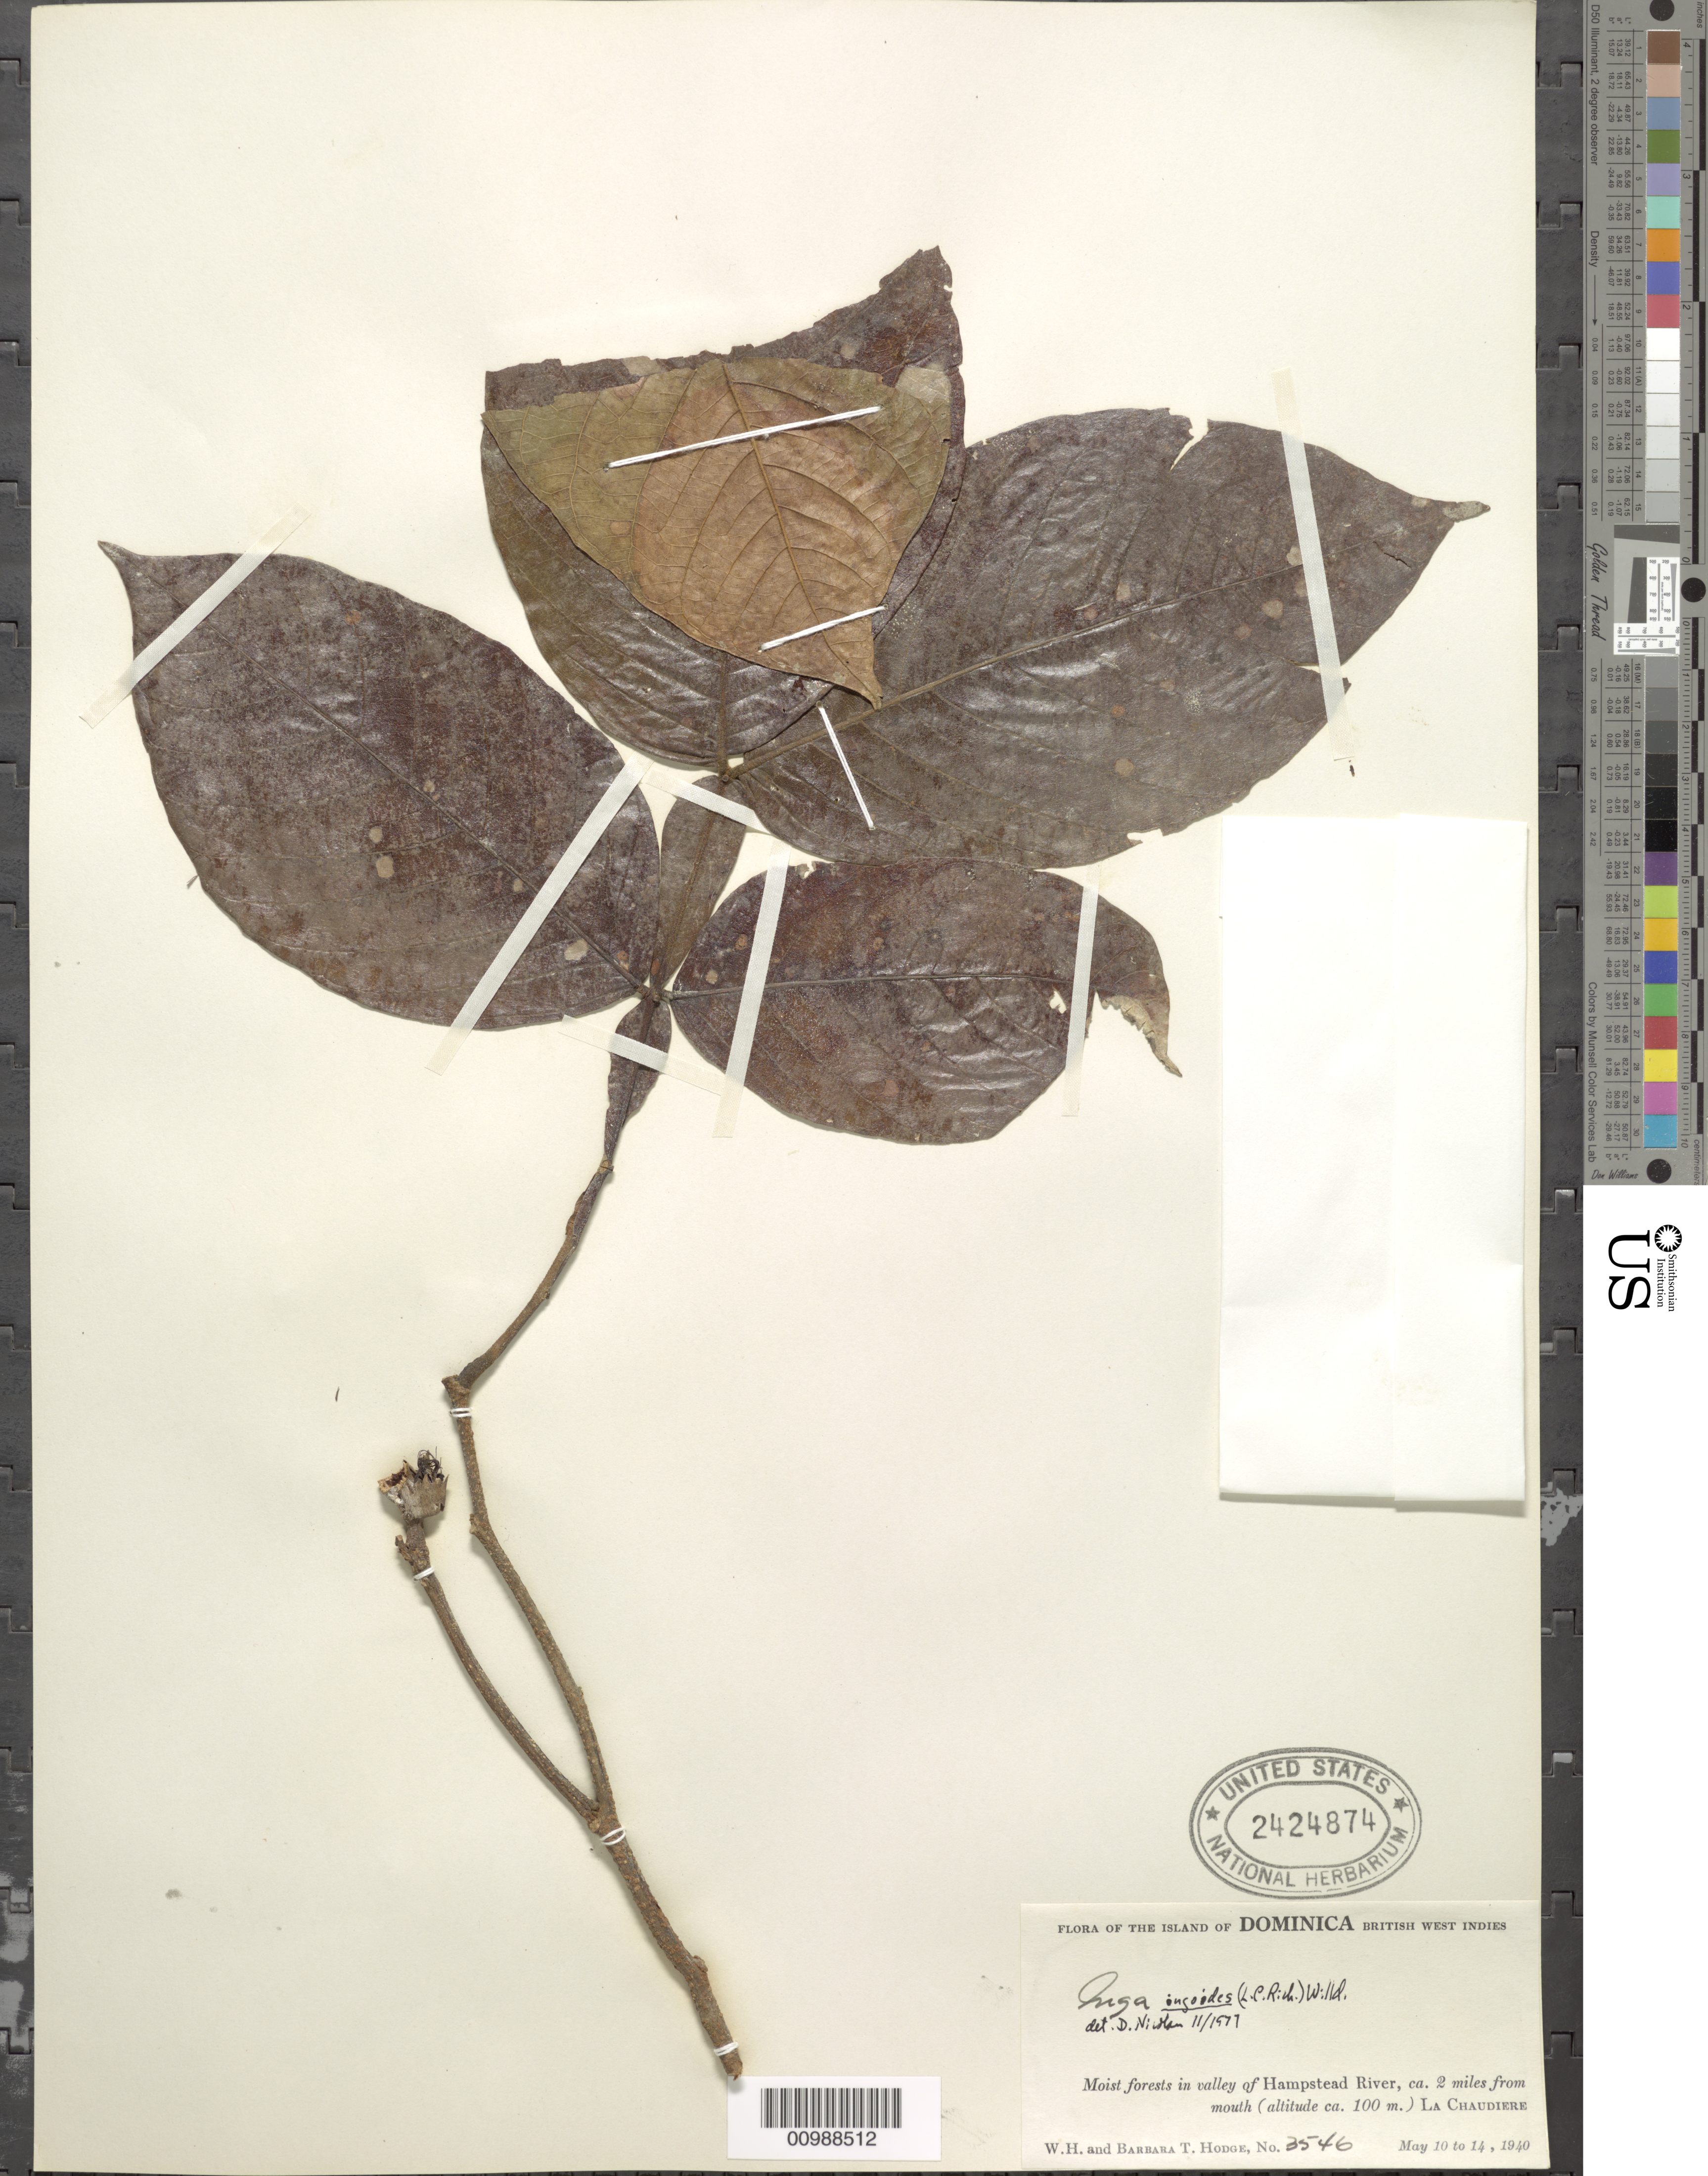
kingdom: Plantae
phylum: Tracheophyta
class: Magnoliopsida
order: Fabales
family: Fabaceae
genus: Inga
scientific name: Inga ingoides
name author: (Rich.) Willd.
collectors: W. Hodge & B. Hodge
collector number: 3546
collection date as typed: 10 May 1940 to14 May 1940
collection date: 1940-05-10/1940-05-14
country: Dominica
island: Dominica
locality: Moist forests in valley of Hampstead River, ca. 2 miles from mouth La Chaudiere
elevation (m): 100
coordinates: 0 N, 0 E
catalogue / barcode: US 2424874